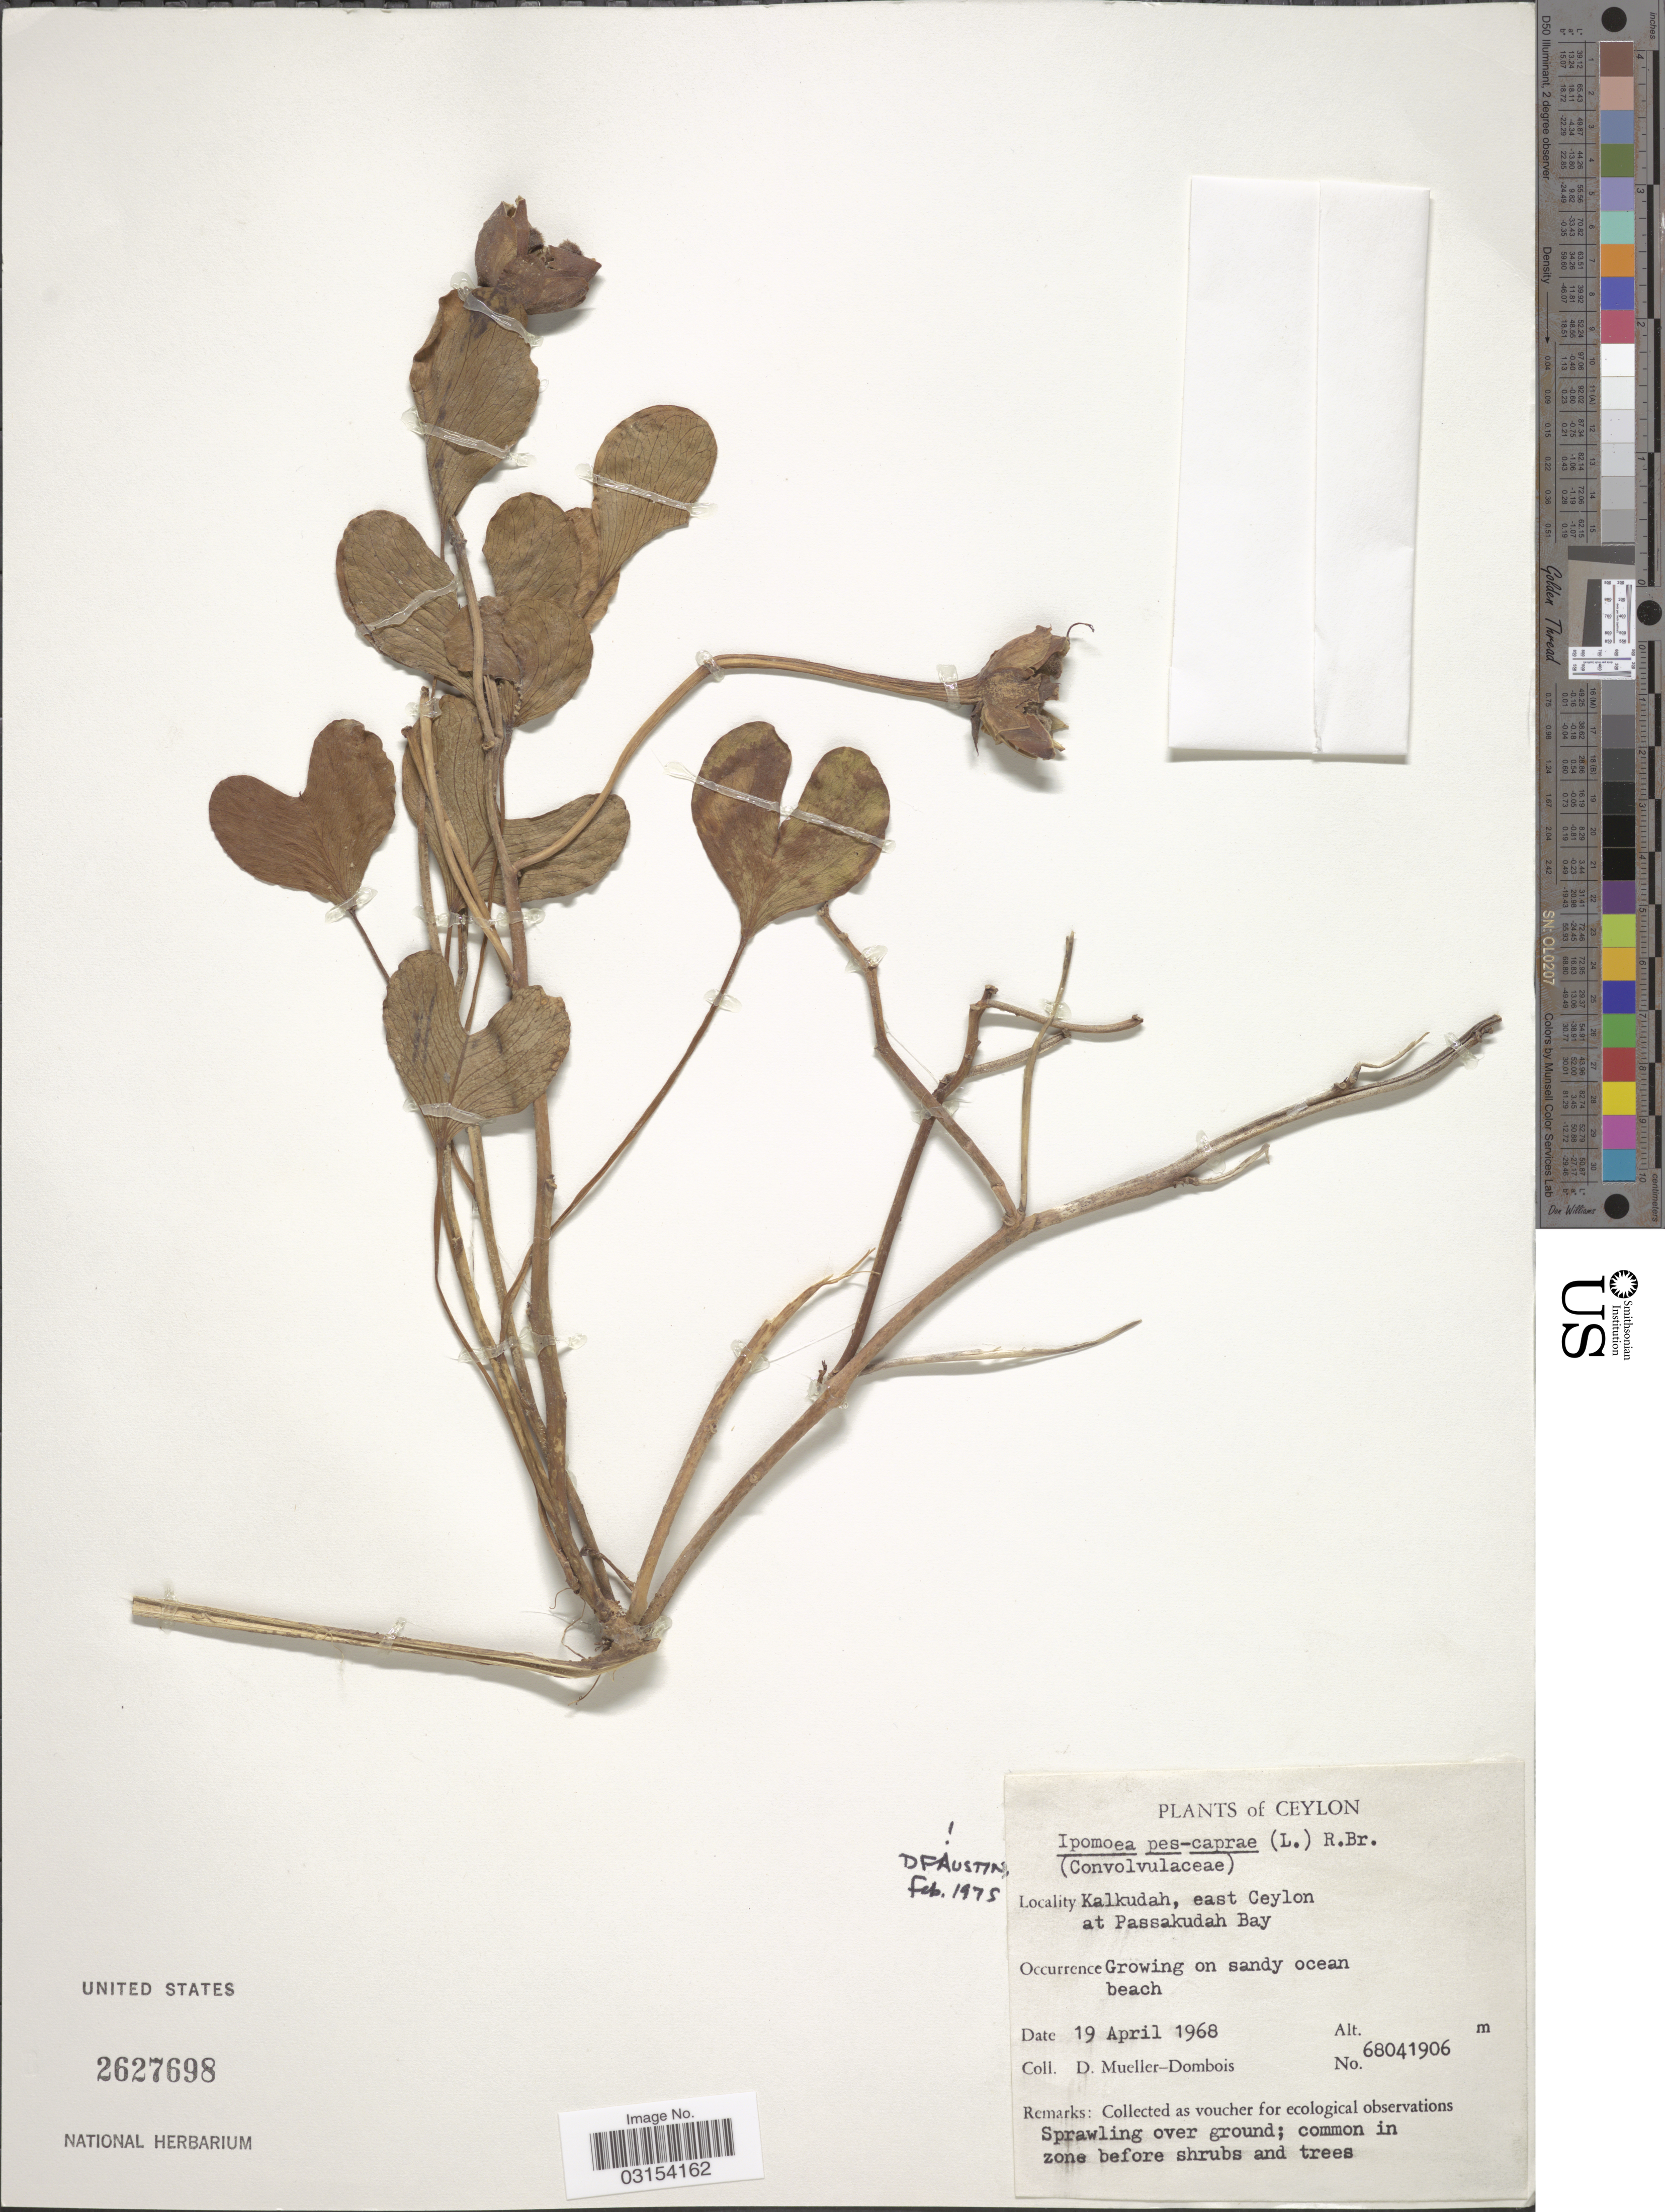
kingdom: Plantae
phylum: Tracheophyta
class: Magnoliopsida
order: Solanales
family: Convolvulaceae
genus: Ipomoea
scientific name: Ipomoea pes-caprae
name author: (L.) R. Br.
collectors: D. Mueller-Dombois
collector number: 68041906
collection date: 1968-04-19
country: Sri Lanka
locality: Ceylon, Kalkudah, east of Ceylon at Passakudah Bay.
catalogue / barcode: US 2627698